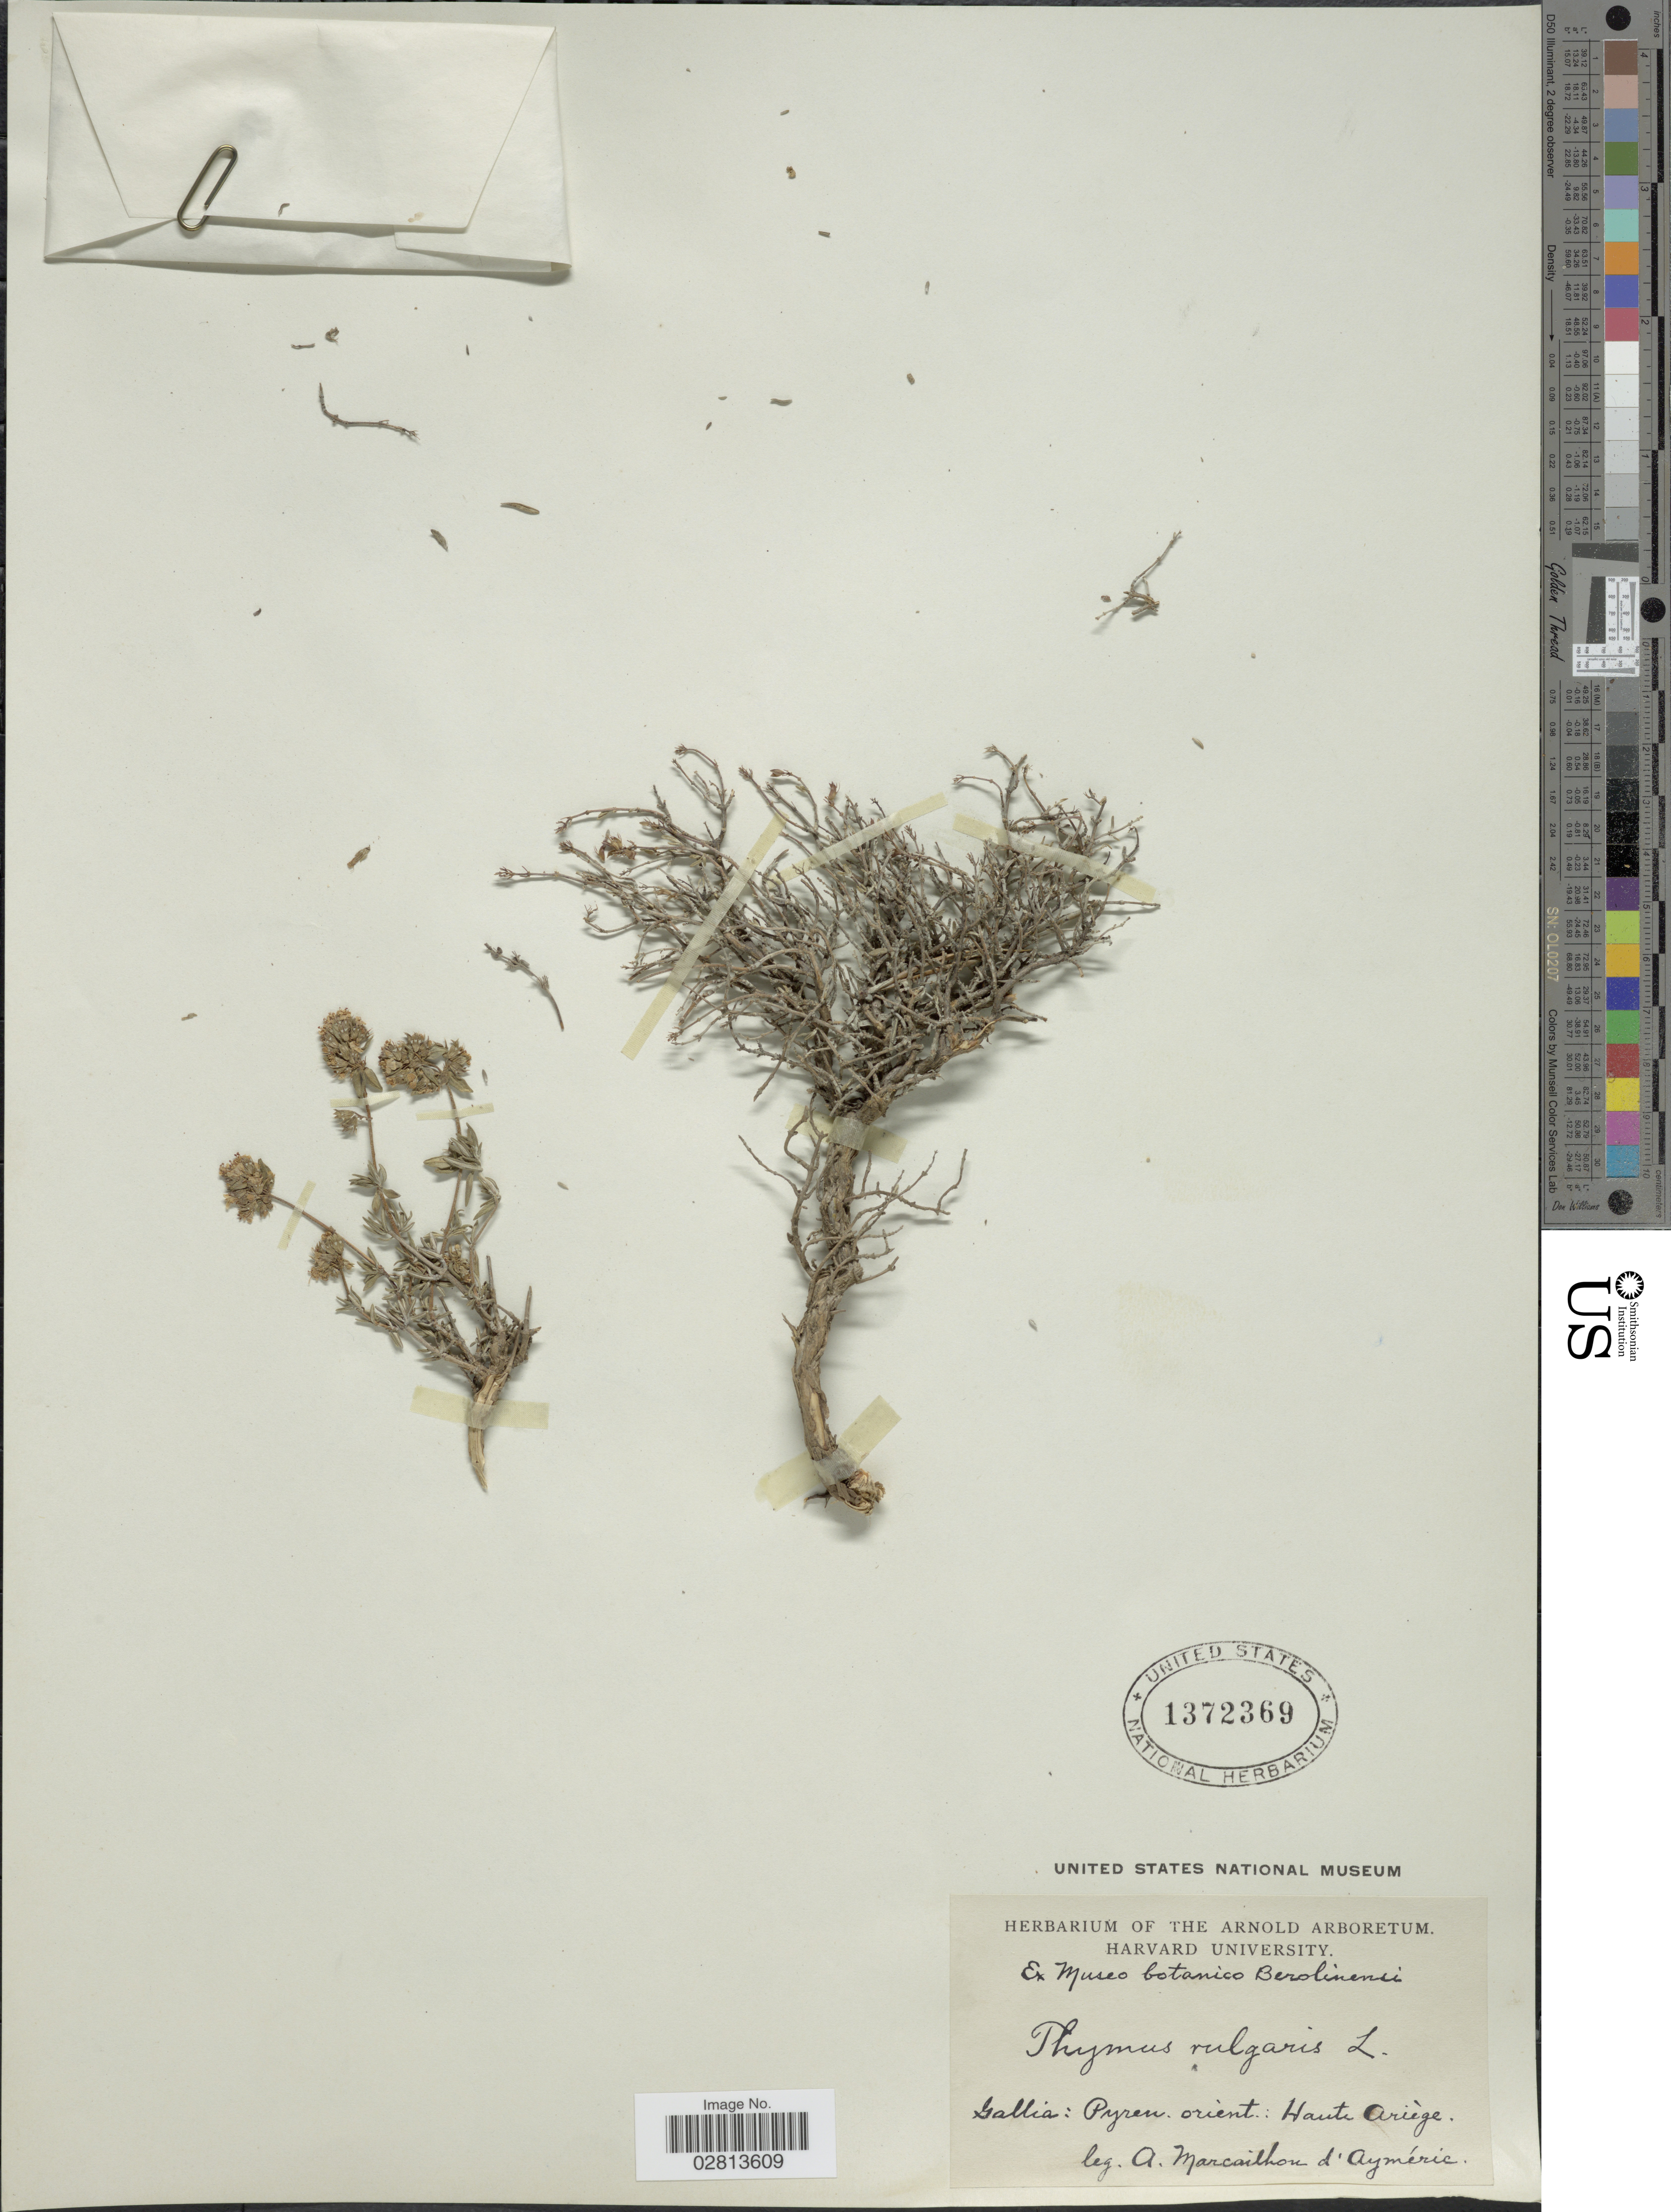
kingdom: Plantae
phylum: Tracheophyta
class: Magnoliopsida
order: Lamiales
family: Lamiaceae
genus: Thymus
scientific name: Thymus vulgaris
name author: L.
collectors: A.L.M. Marcailhou d' Aymeric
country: France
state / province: Occitanie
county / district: Ariège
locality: Gallia: Pyren. orient.: Haute Ariège.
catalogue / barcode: US 1372369